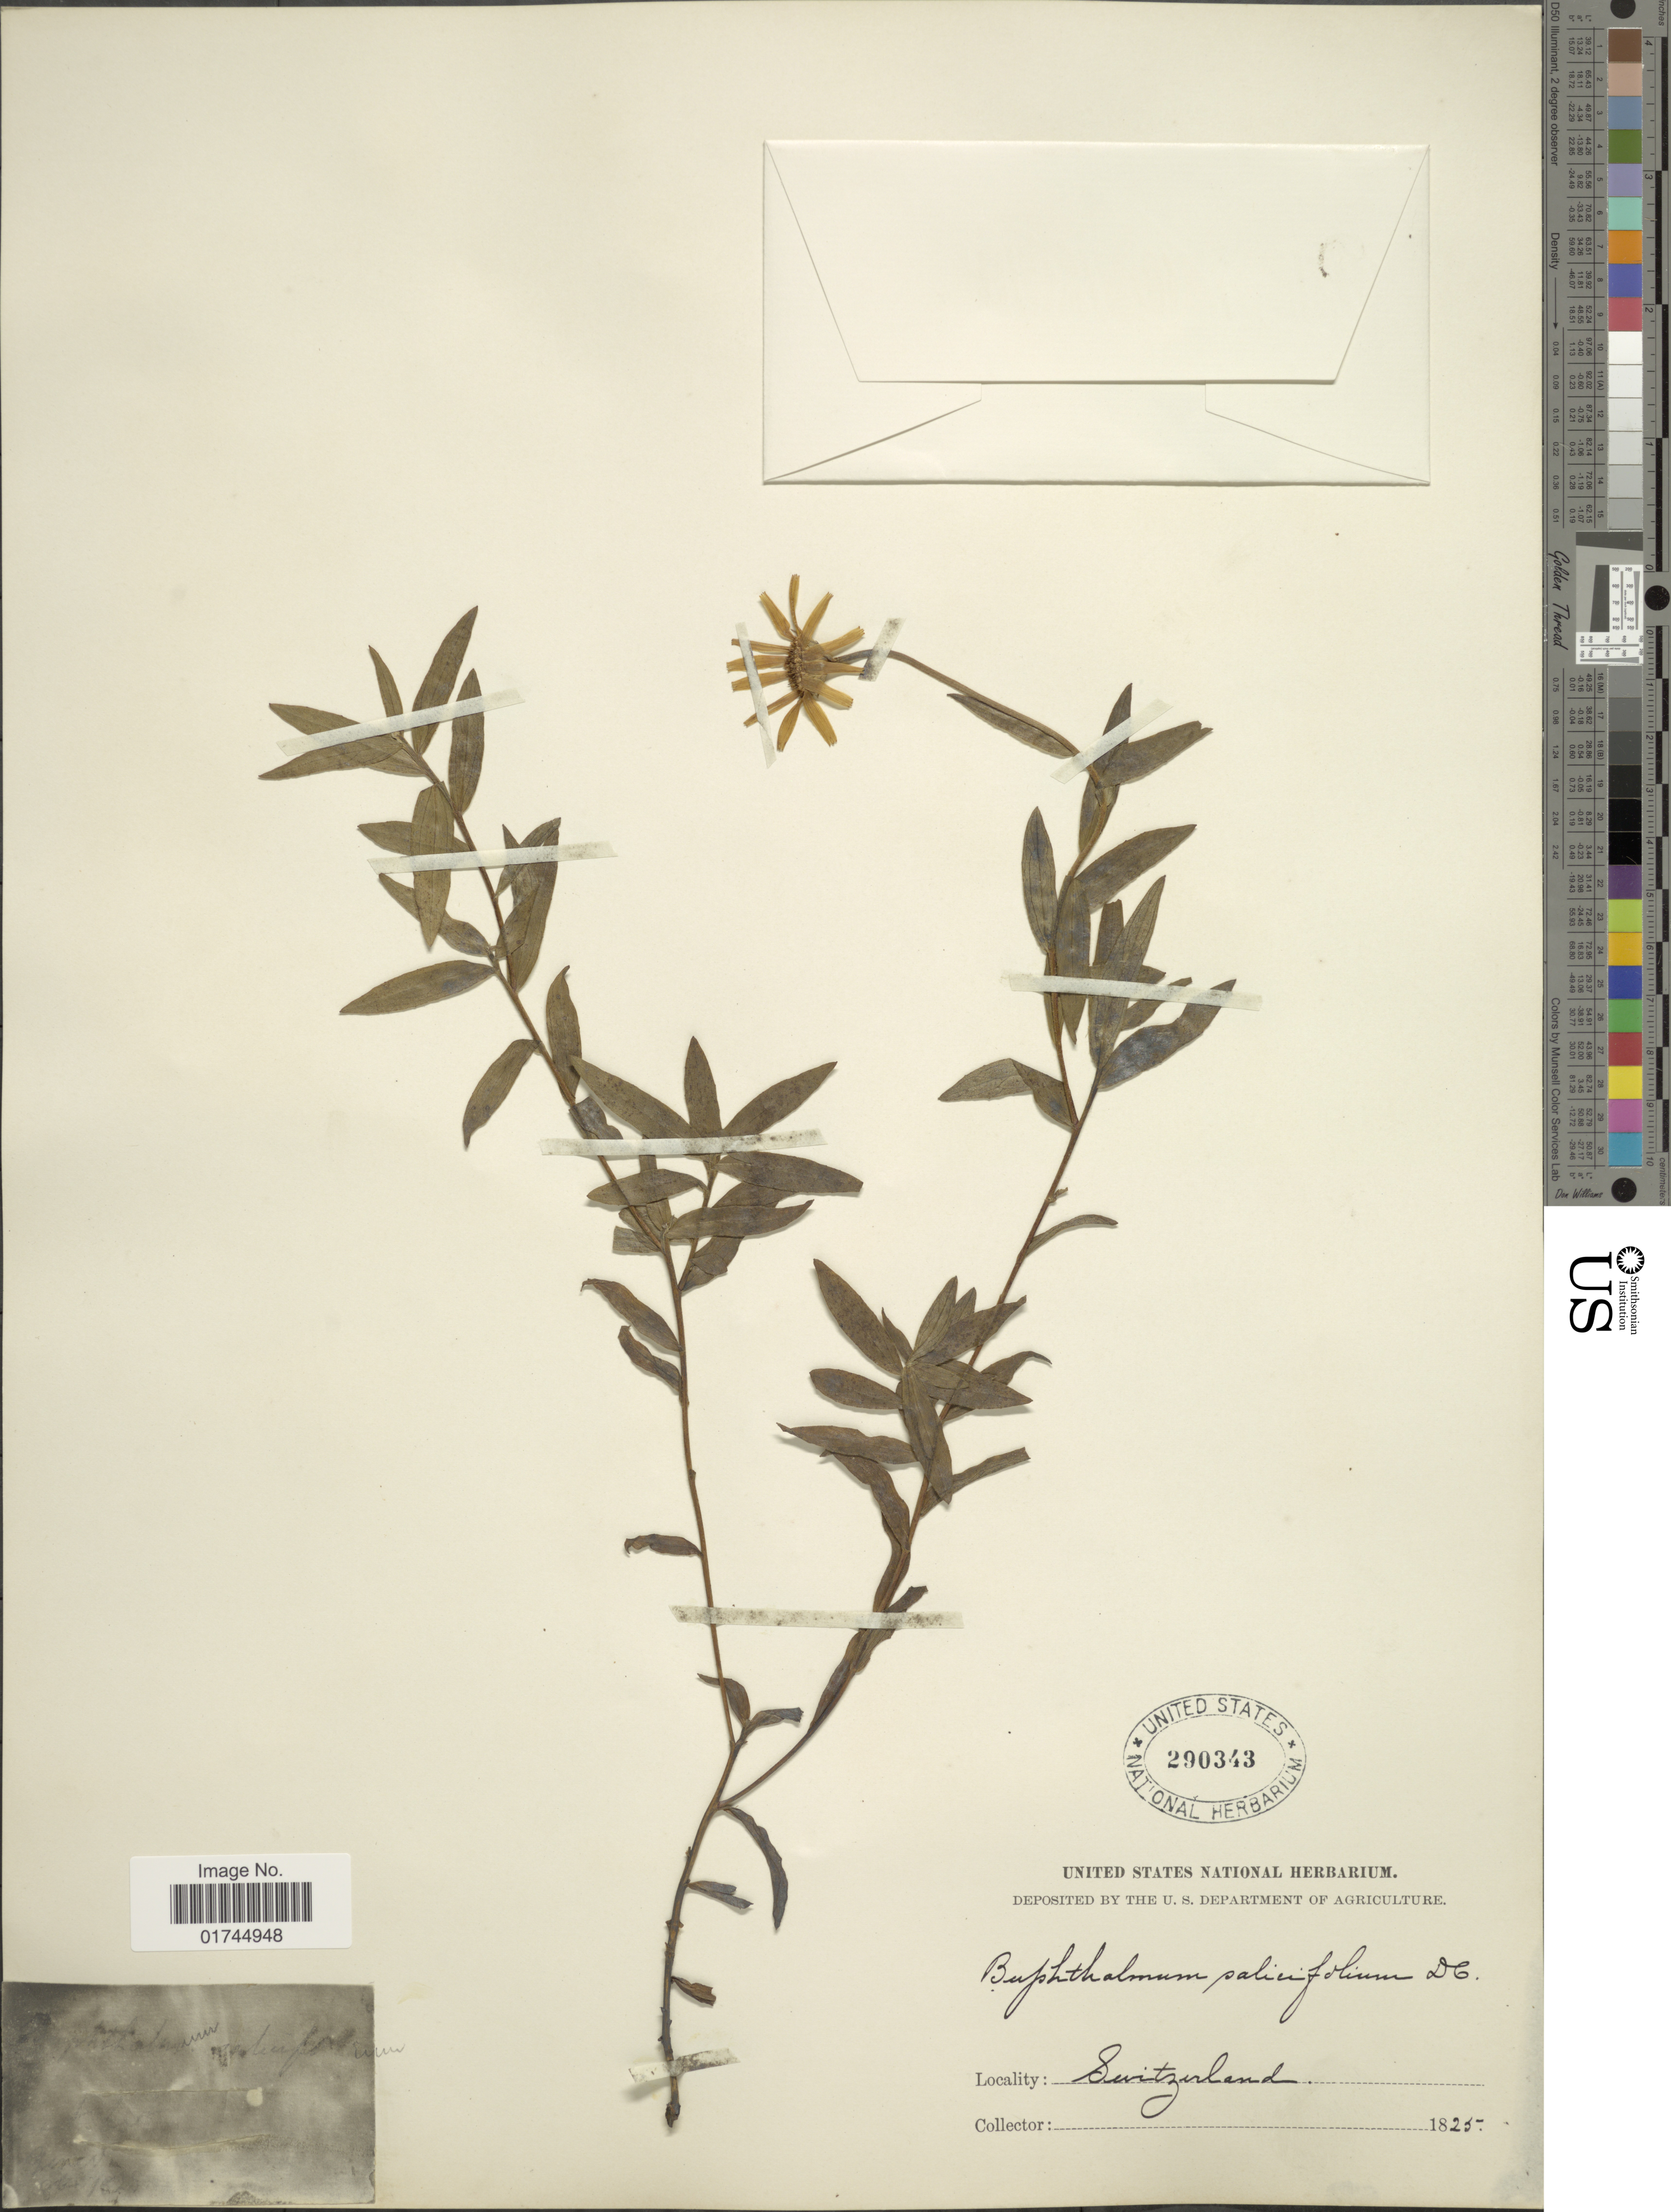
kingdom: Plantae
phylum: Tracheophyta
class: Magnoliopsida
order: Asterales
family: Asteraceae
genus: Buphthalmum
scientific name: Buphthalmum salicifolium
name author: L.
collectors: U.S. National Herbarium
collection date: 1825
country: Switzerland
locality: Switzerland.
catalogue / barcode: US 290343